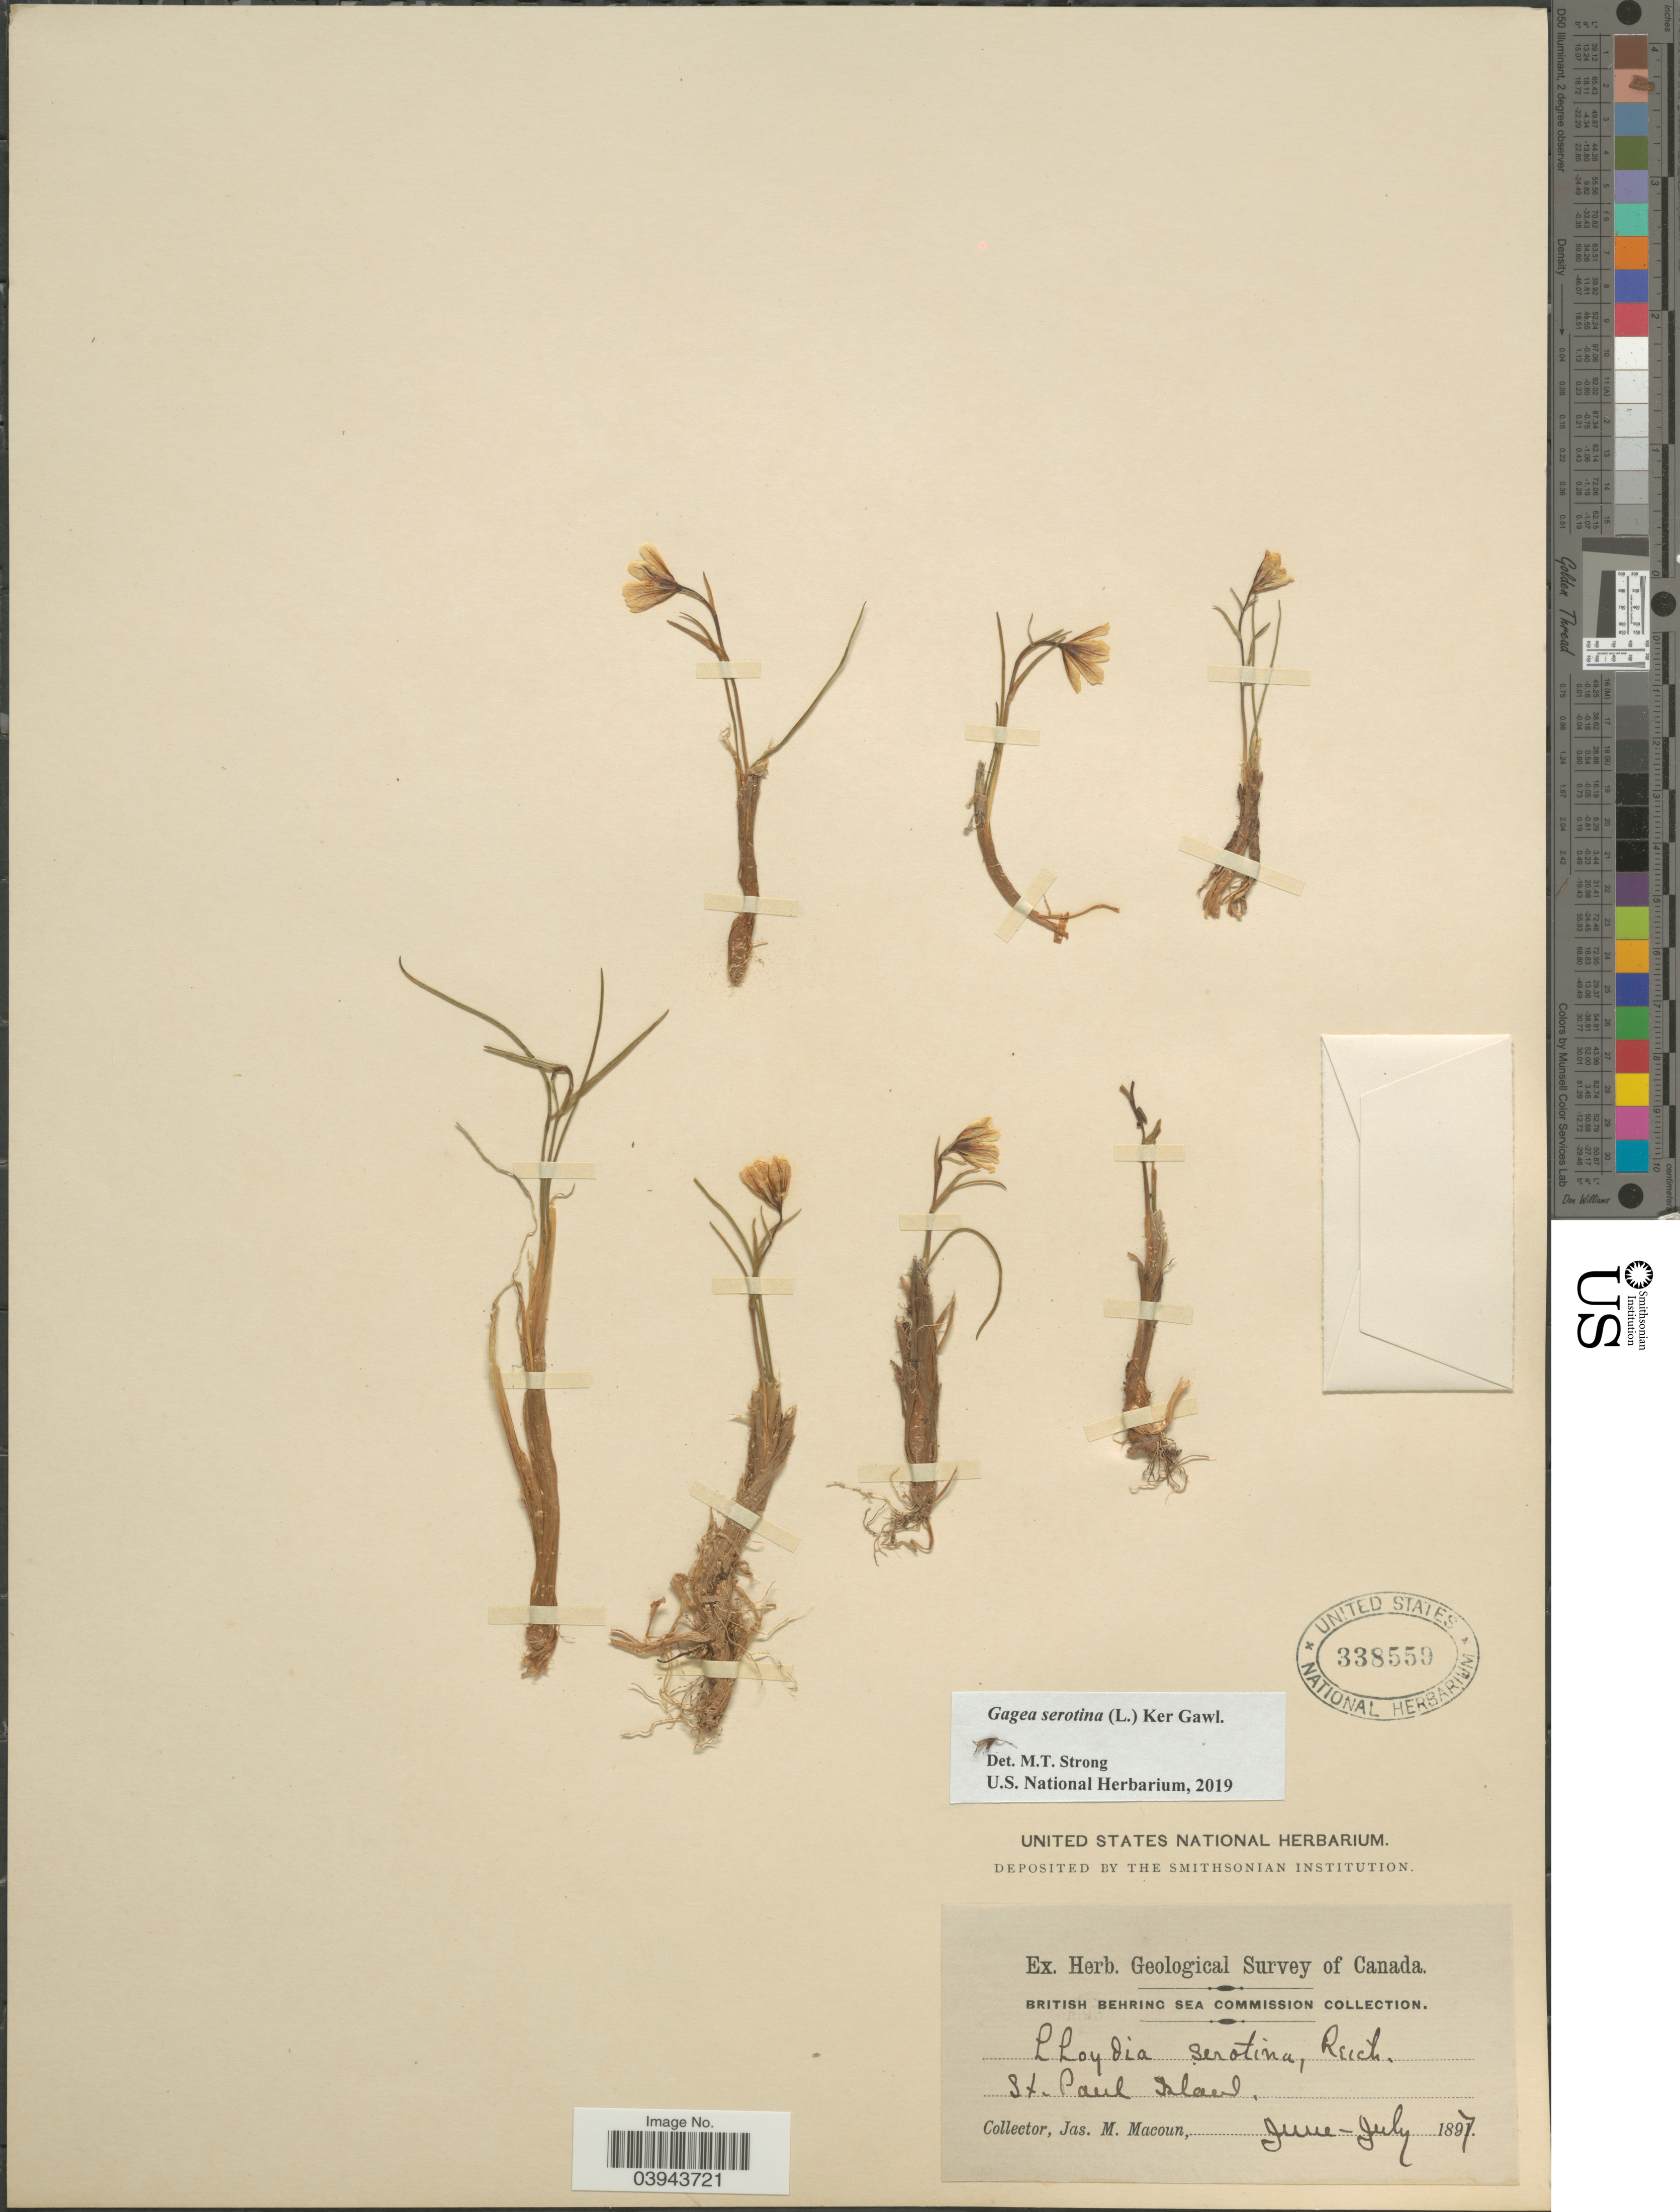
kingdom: Plantae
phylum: Tracheophyta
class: Liliopsida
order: Liliales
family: Liliaceae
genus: Lloydia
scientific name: Lloydia serotina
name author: (L.) Salisb. ex Rchb.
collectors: J. M. Macoun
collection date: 1897-06/1897-07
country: United States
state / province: Alaska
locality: British Behring Sea. St. Paul Island.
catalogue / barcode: US 338559